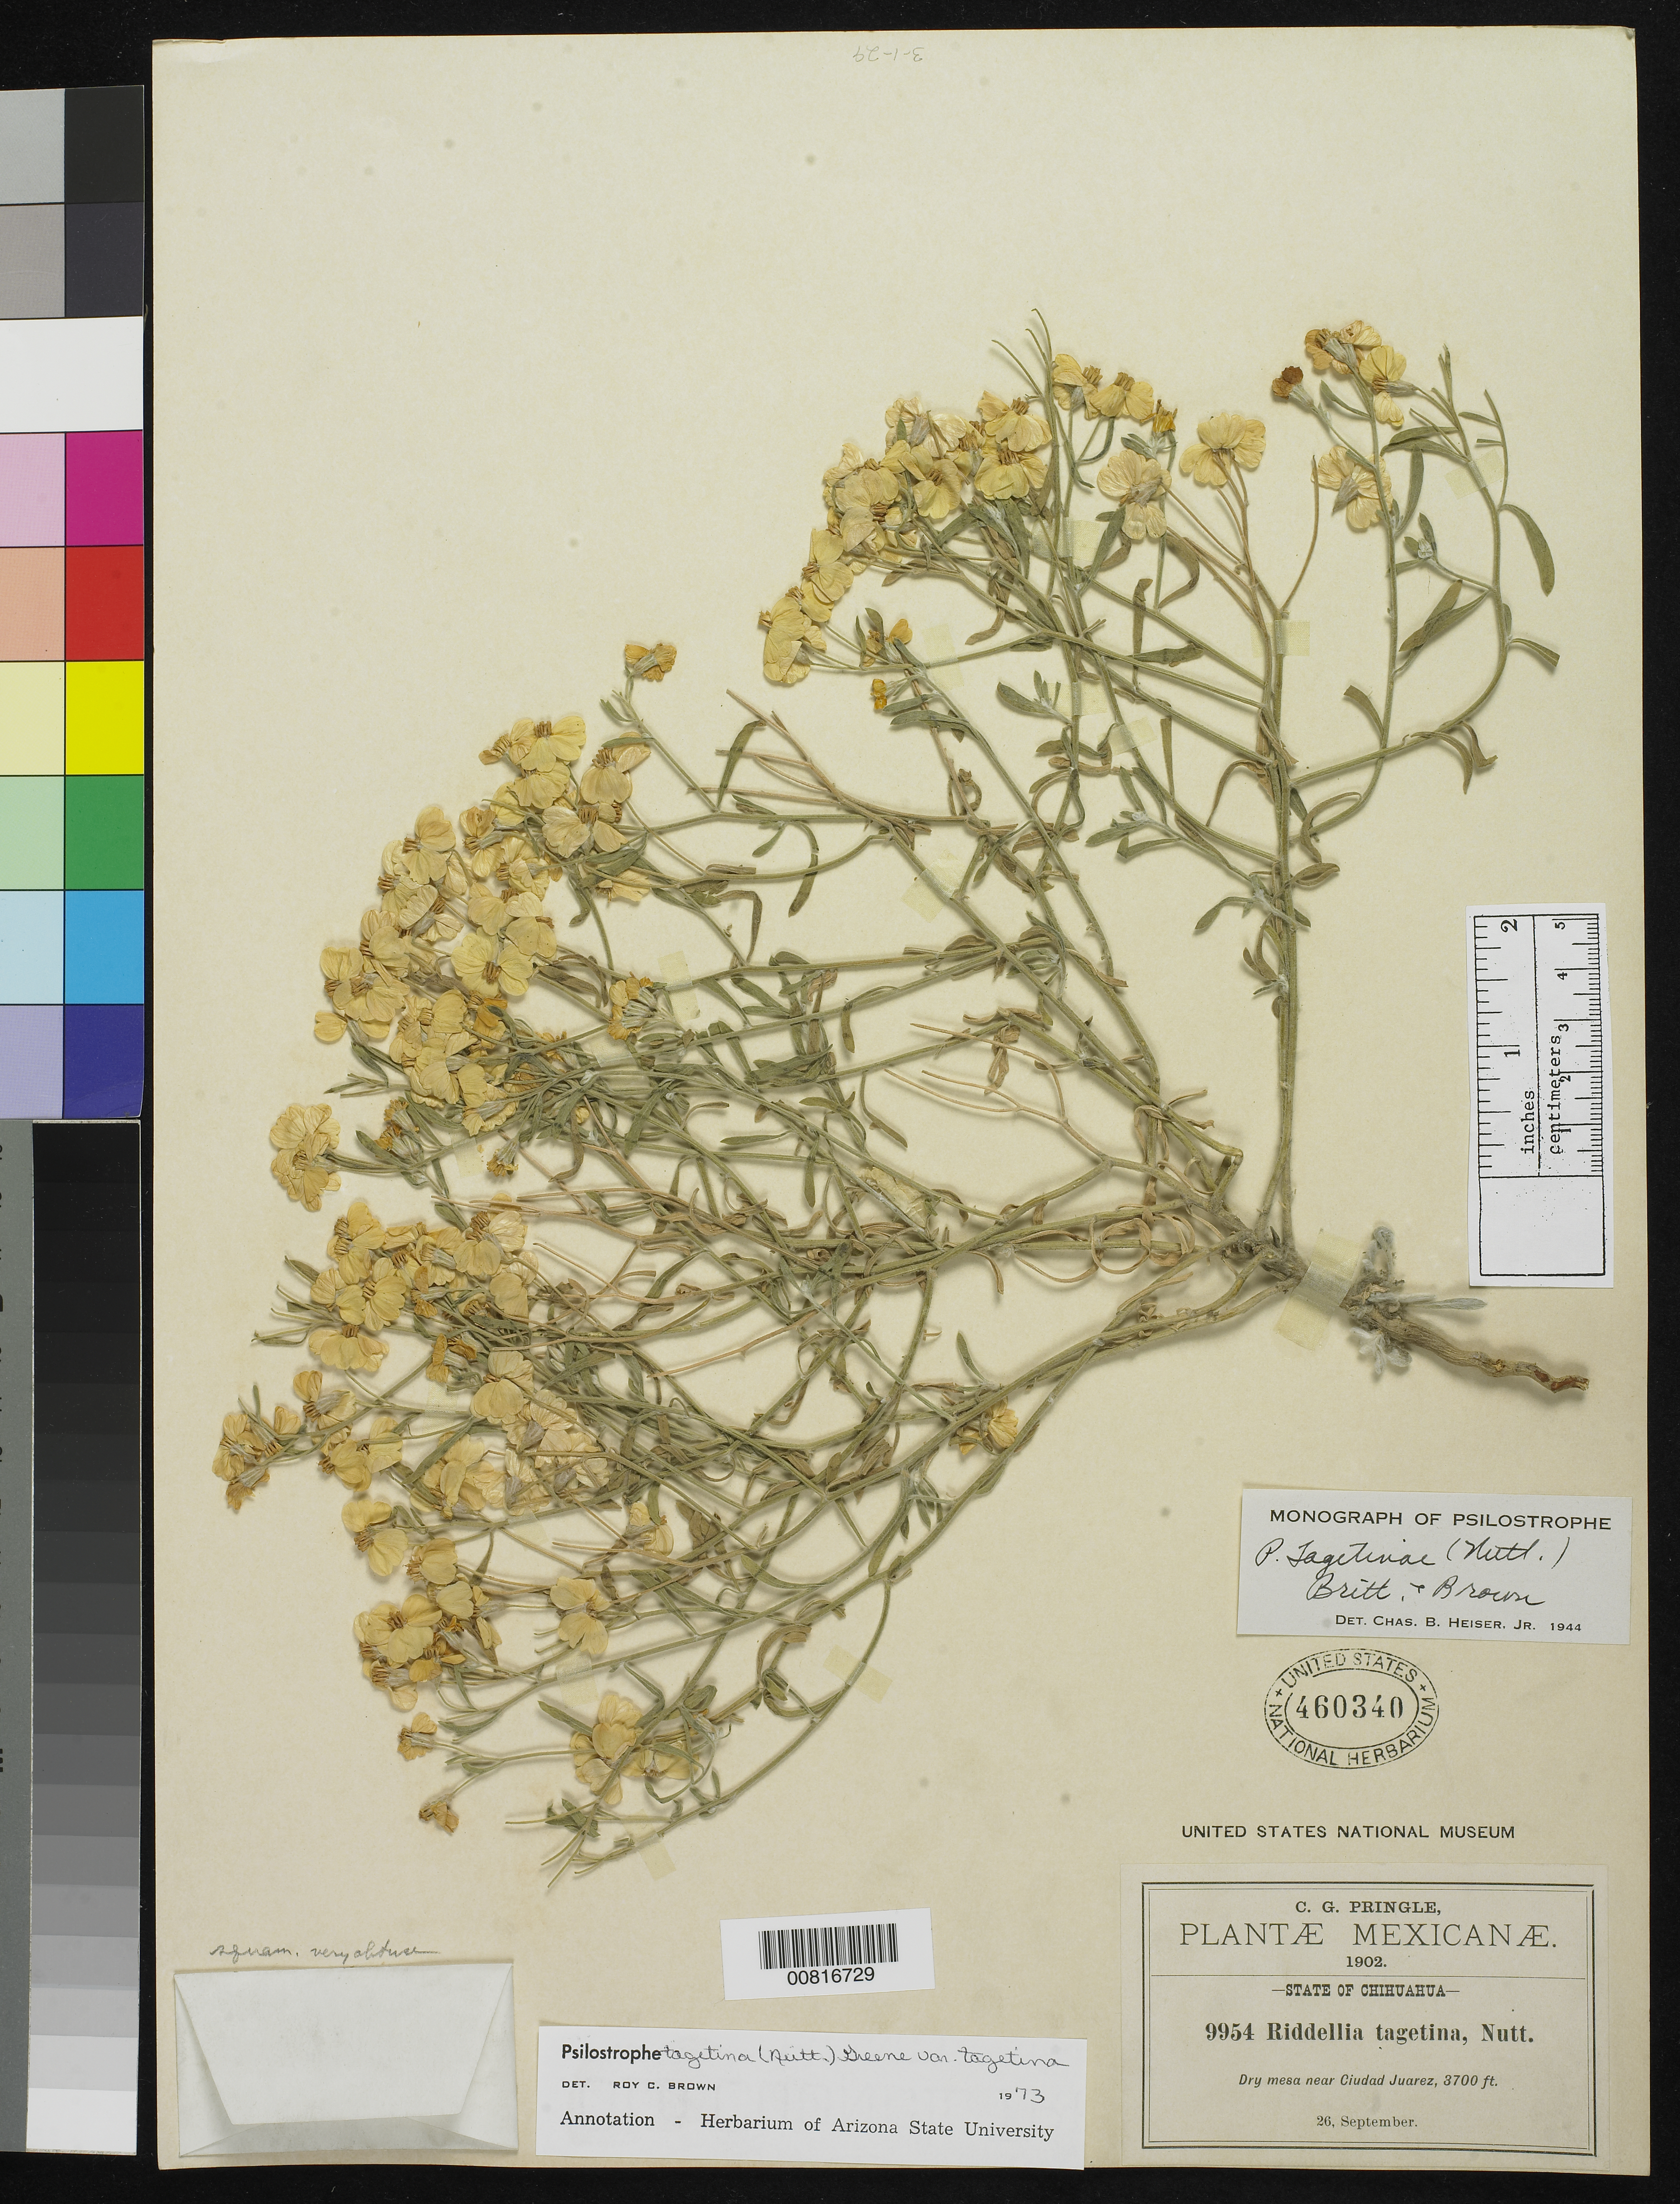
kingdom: Plantae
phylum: Tracheophyta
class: Magnoliopsida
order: Asterales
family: Asteraceae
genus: Psilostrophe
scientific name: Psilostrophe tagetina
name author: (Nutt.) Greene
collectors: C. G. Pringle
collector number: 9954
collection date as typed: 26 Sep 1902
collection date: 1902-09-26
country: Mexico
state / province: Chihuahua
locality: Near Ciudad Juárez, Chihuahua.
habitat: Dry mesa.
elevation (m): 1128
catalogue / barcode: US 460340